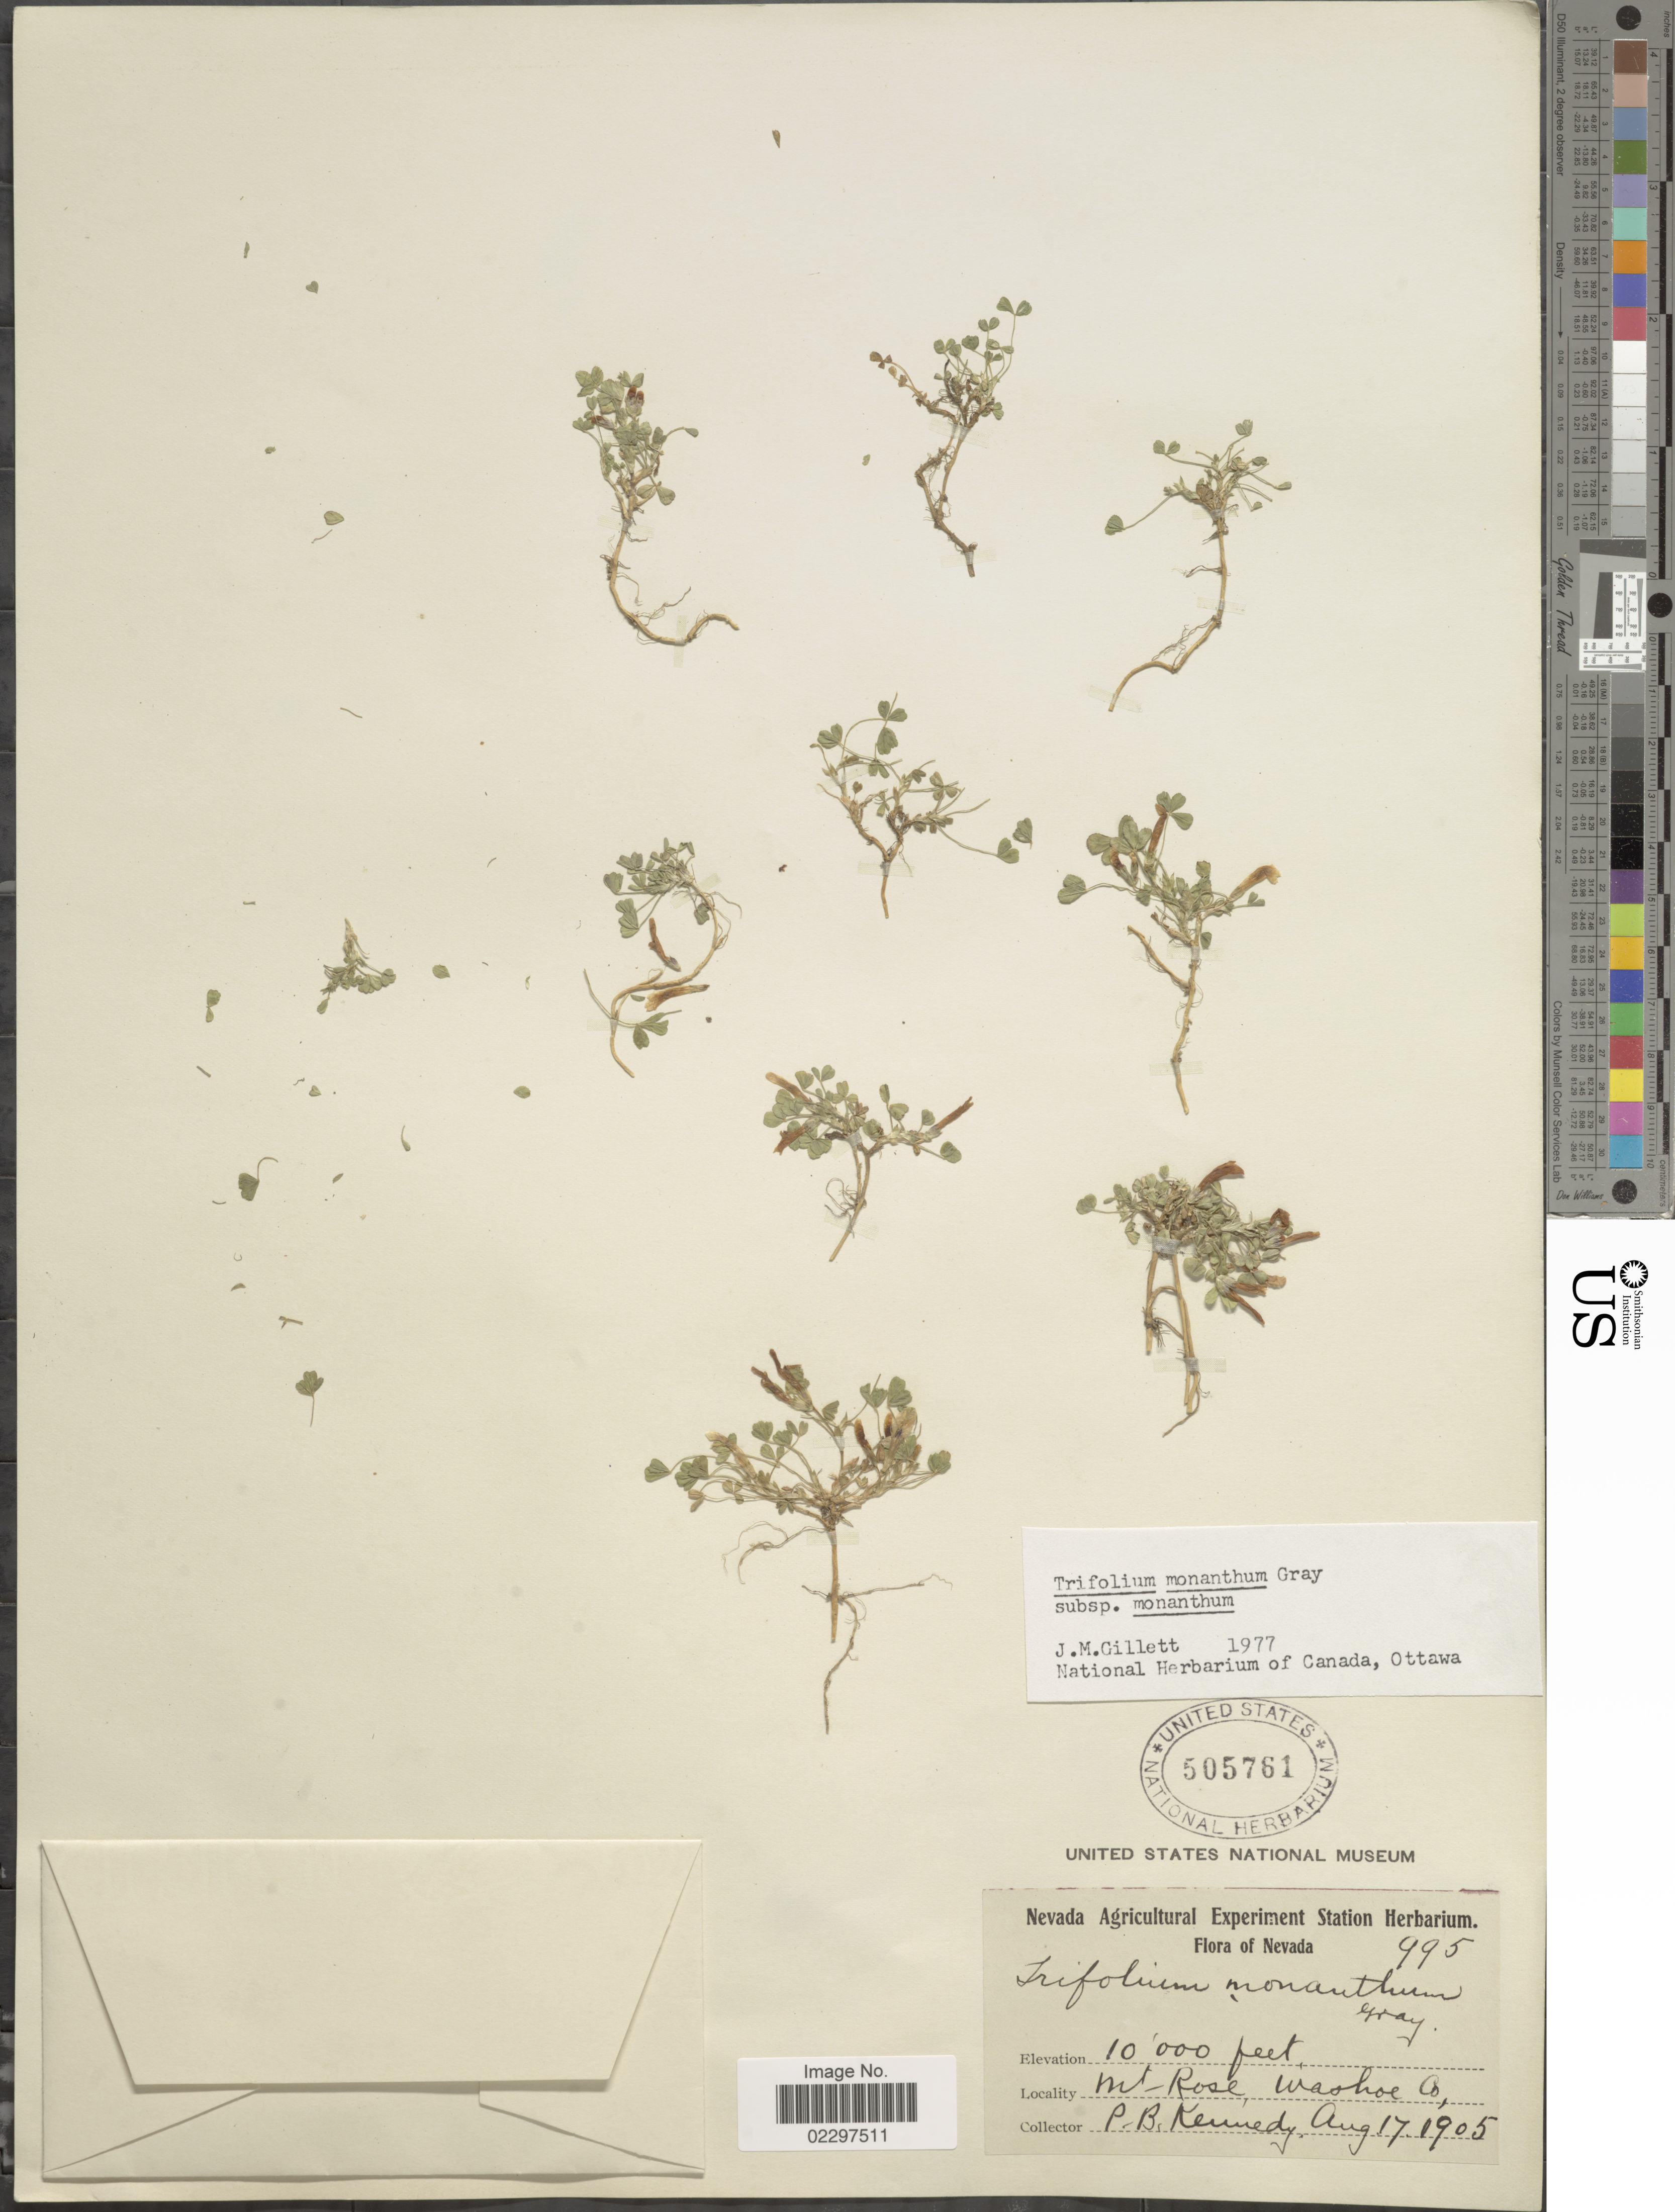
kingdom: Plantae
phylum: Tracheophyta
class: Magnoliopsida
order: Fabales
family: Fabaceae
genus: Trifolium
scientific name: Trifolium monanthum subsp. monanthum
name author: A. Gray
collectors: P. B. Kennedy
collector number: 995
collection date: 1905-08-17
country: United States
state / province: Nevada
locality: Mt. Rose, Washoe Co.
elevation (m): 3048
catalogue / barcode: US 505761